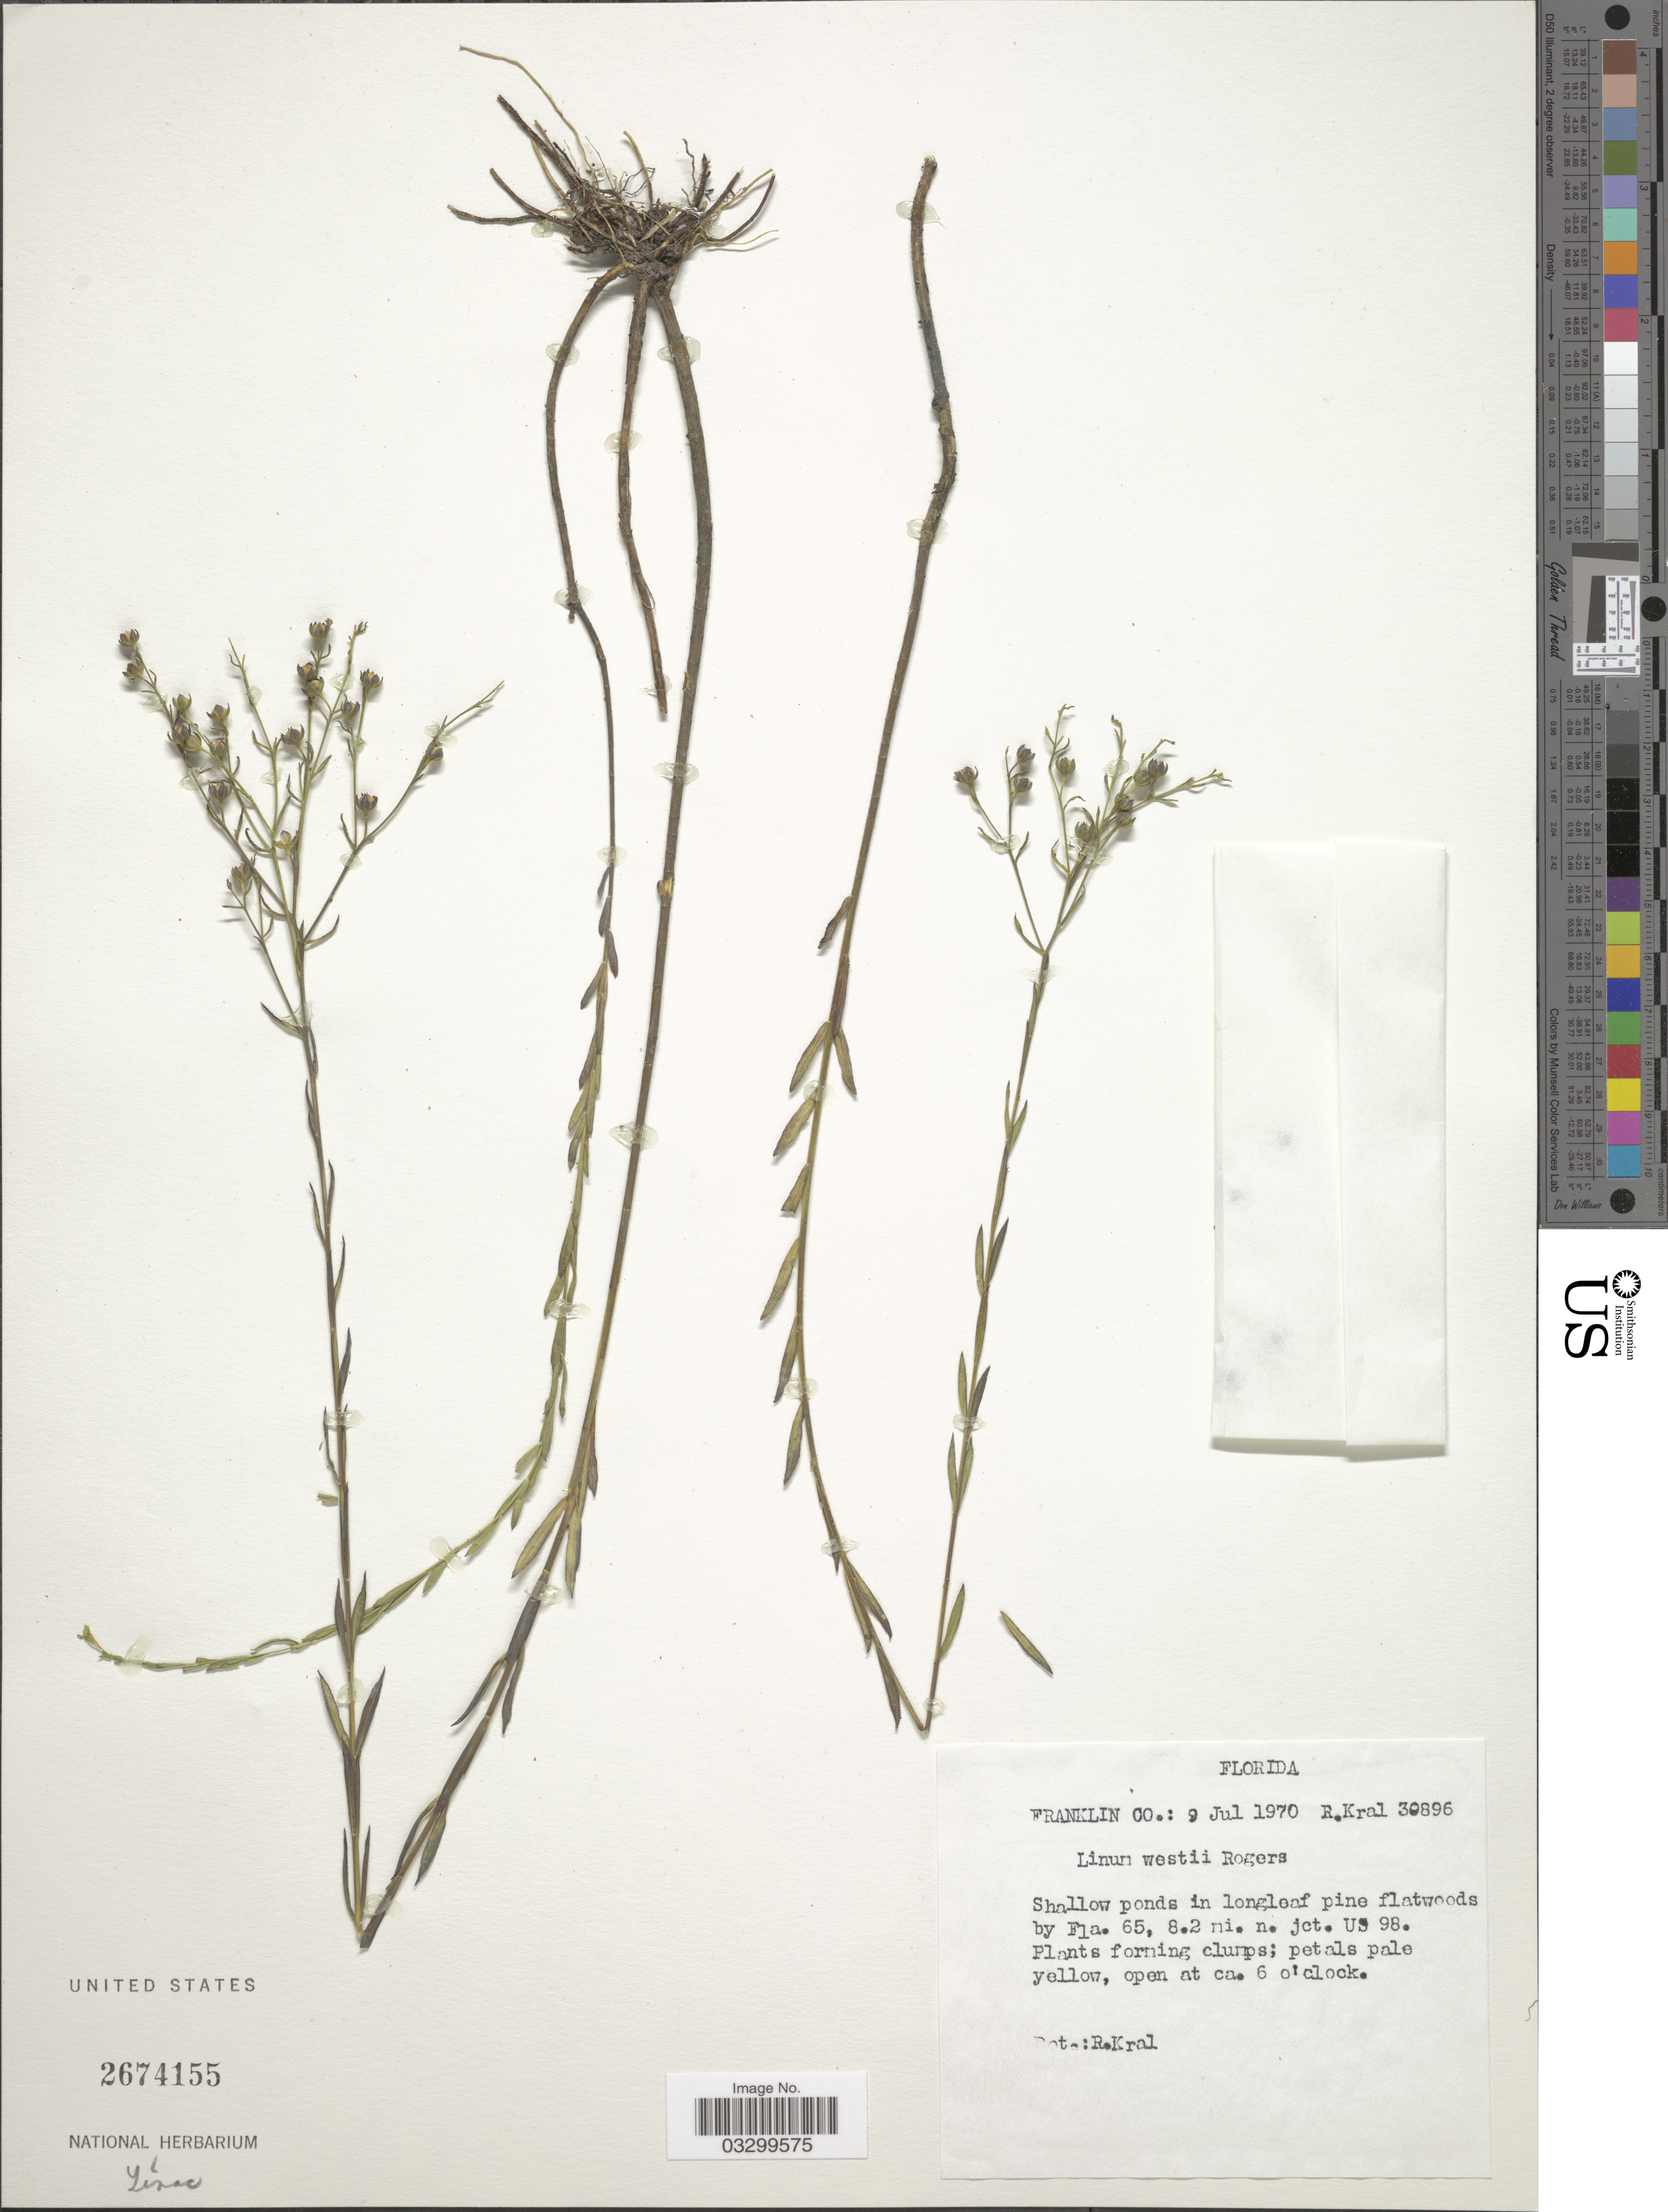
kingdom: Plantae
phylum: Tracheophyta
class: Magnoliopsida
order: Malpighiales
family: Linaceae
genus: Linum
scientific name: Linum westii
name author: C.M. Rogers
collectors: R. Kral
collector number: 30896*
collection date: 1970-07-09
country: United States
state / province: Florida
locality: Franklin Co. Fla. 65, 8.2 mi. n. jct. US 98.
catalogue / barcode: US 2674155